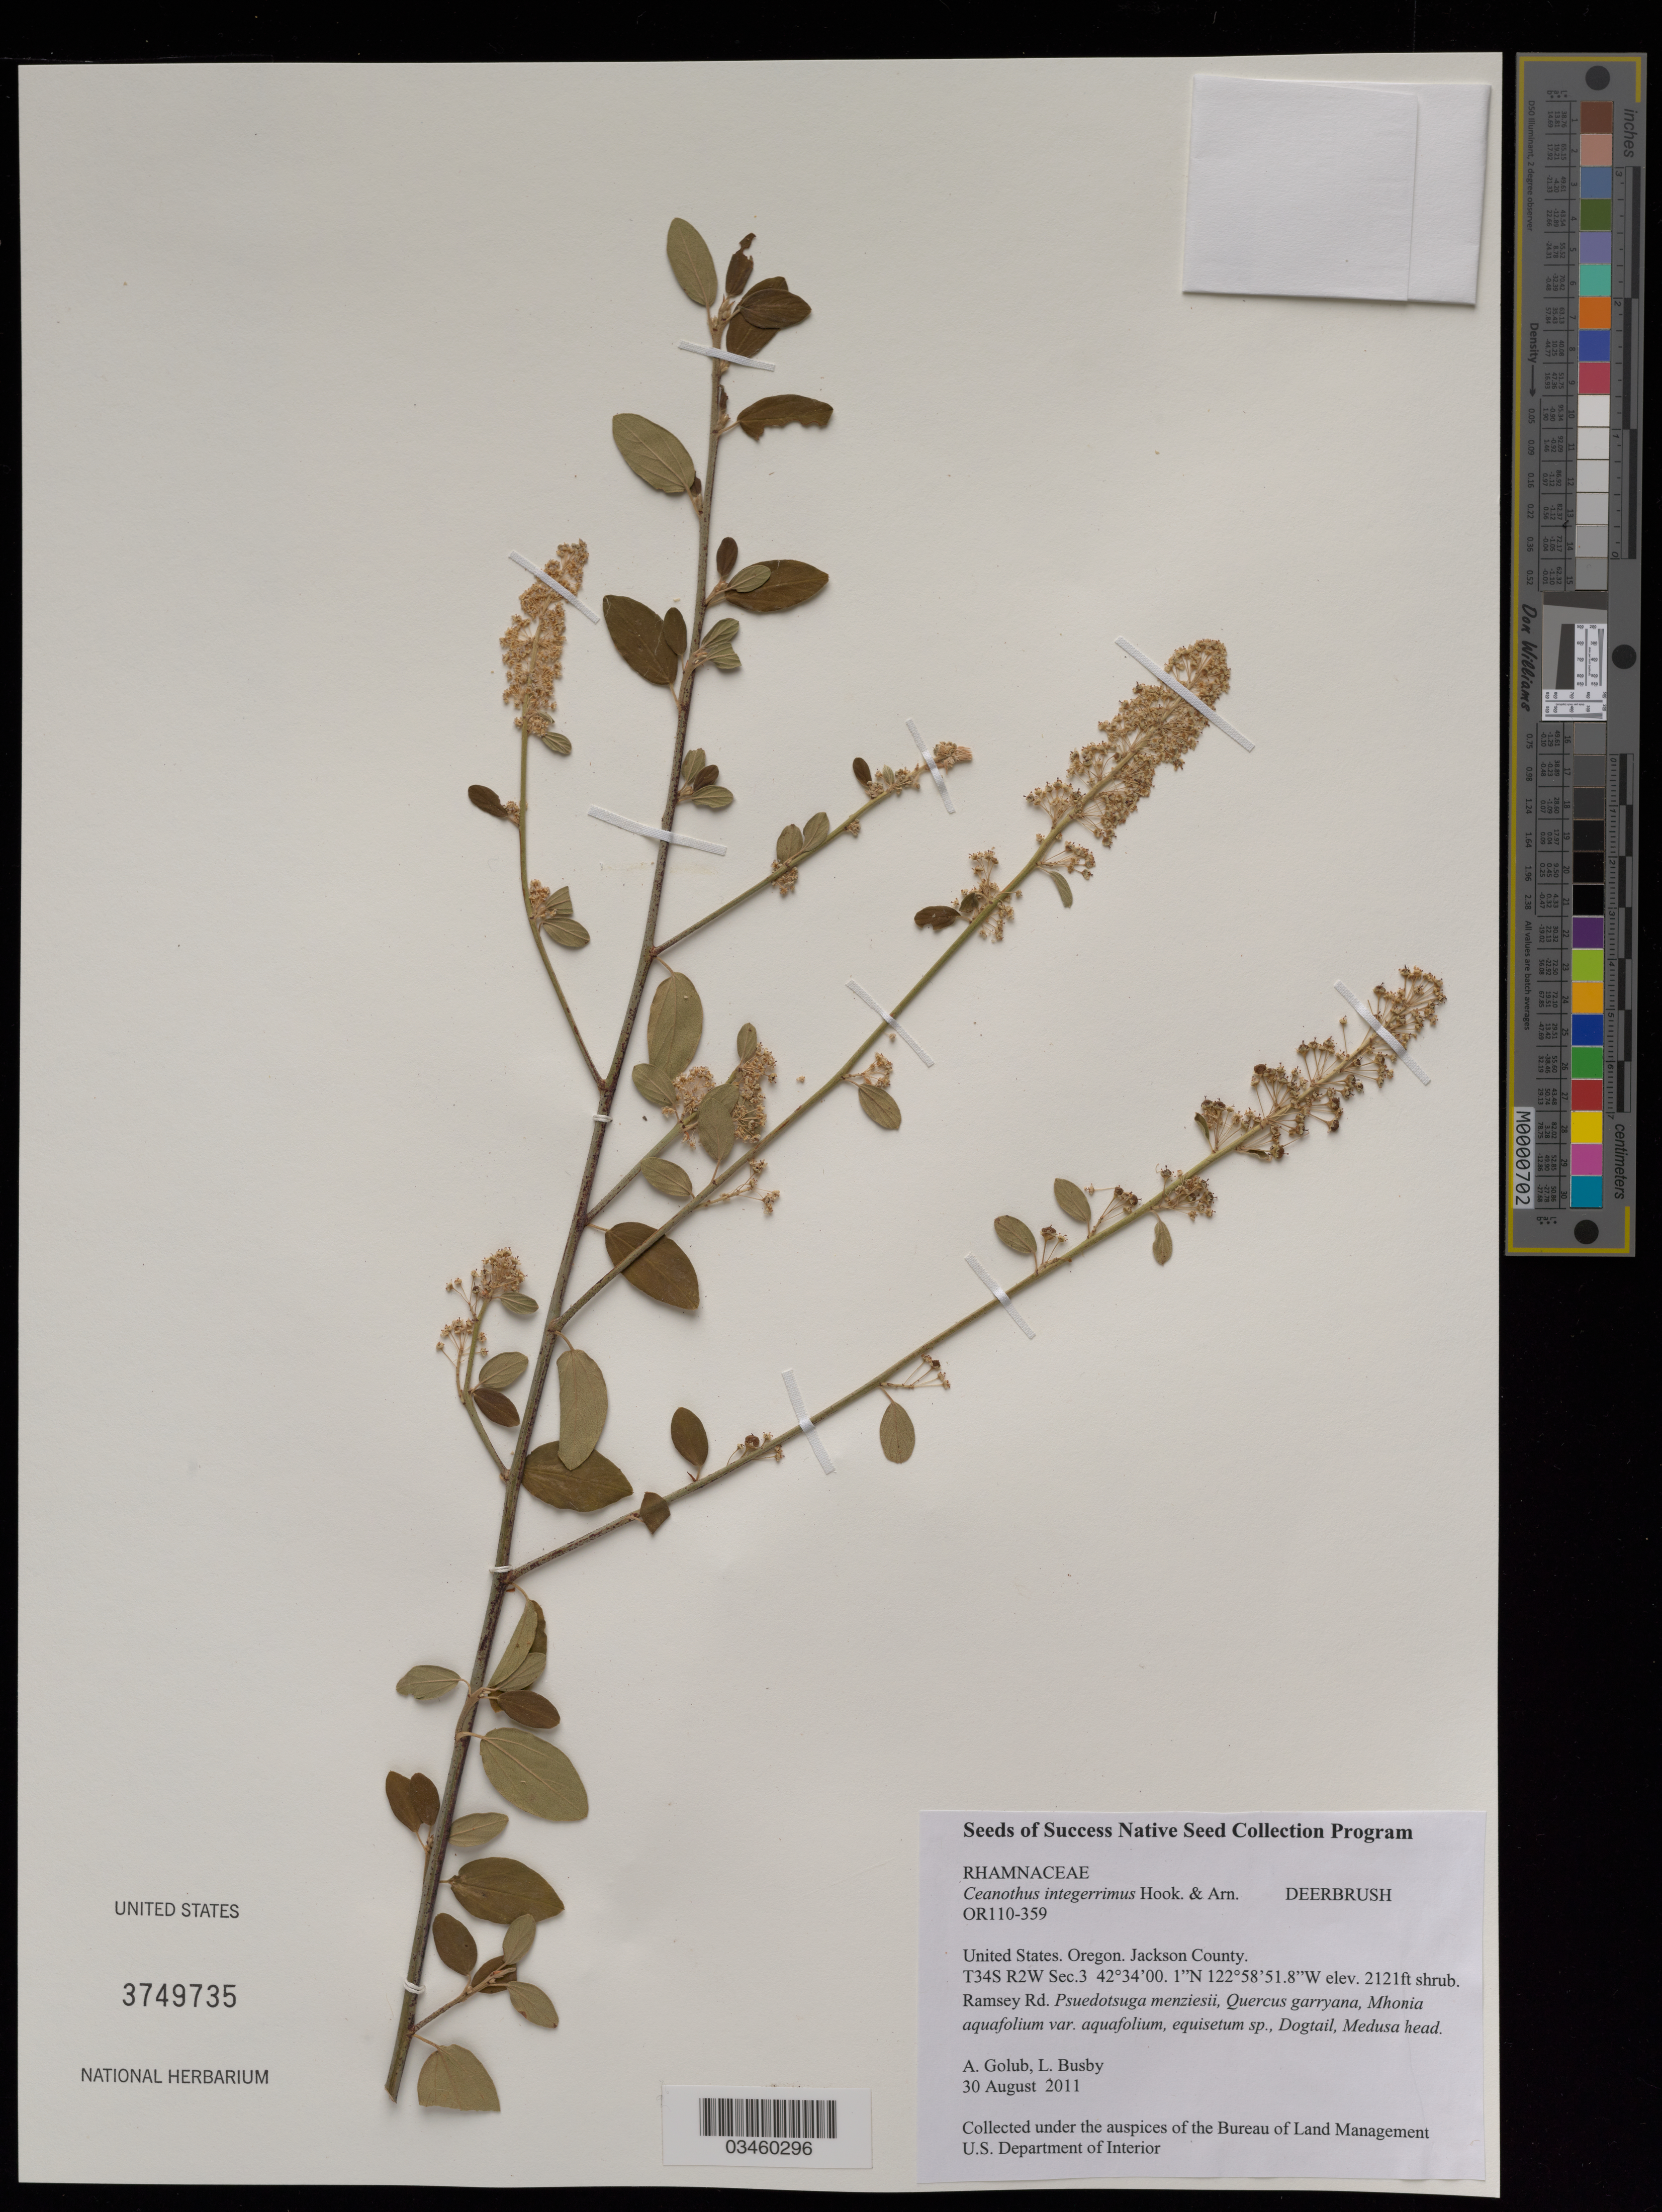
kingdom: Plantae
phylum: Tracheophyta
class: Magnoliopsida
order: Rosales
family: Rhamnaceae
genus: Ceanothus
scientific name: Ceanothus integerrimus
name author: Hook. & Arn.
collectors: A. Golub & L. Busby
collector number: OR110-359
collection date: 2011-08-30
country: United States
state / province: Oregon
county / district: Jackson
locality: Ramsey Rd. T34S R2W Sec 3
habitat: With Pseudotsuga menziesii, Quercus garryana, ect.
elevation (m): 646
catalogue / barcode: US 3749735